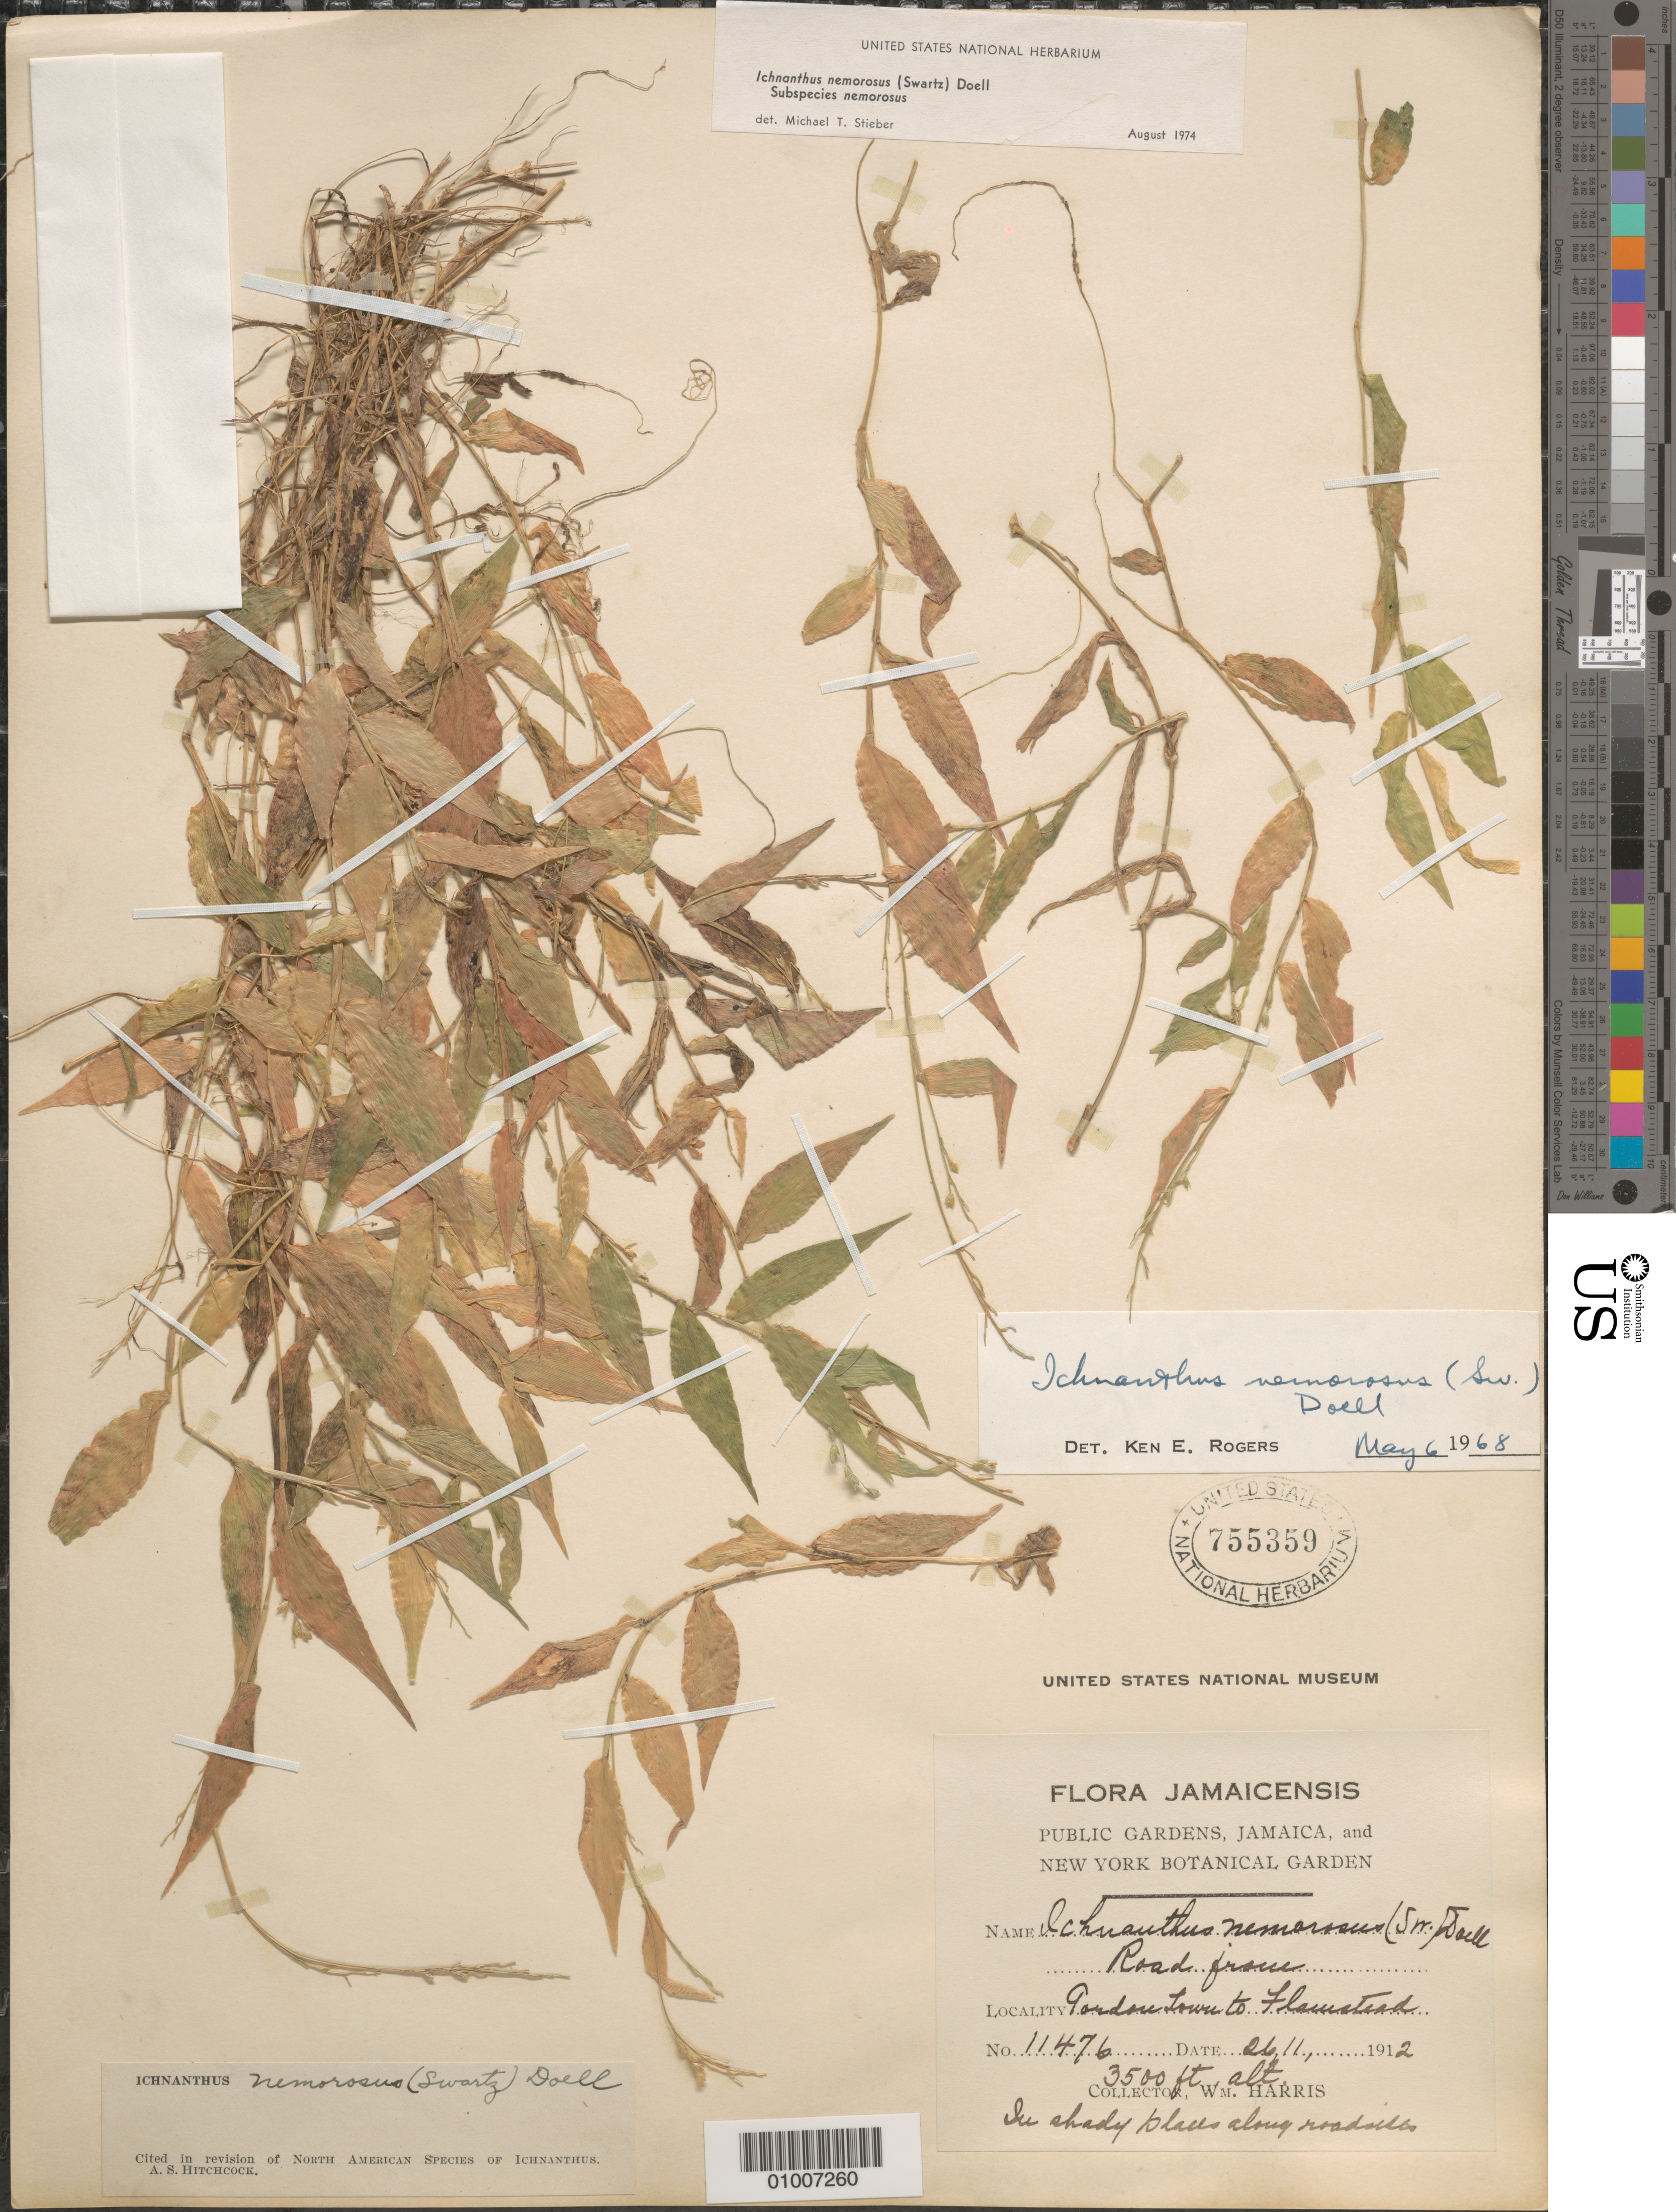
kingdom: Plantae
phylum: Tracheophyta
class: Liliopsida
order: Poales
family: Poaceae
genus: Ichnanthus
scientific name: Ichnanthus nemorosus var. nemorosus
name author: (Sw.) Döll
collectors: W. Harris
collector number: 11476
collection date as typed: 26 Nov 1912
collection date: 1912-11-26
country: Jamaica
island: Jamaica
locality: Flamstead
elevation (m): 1067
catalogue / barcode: US 755359